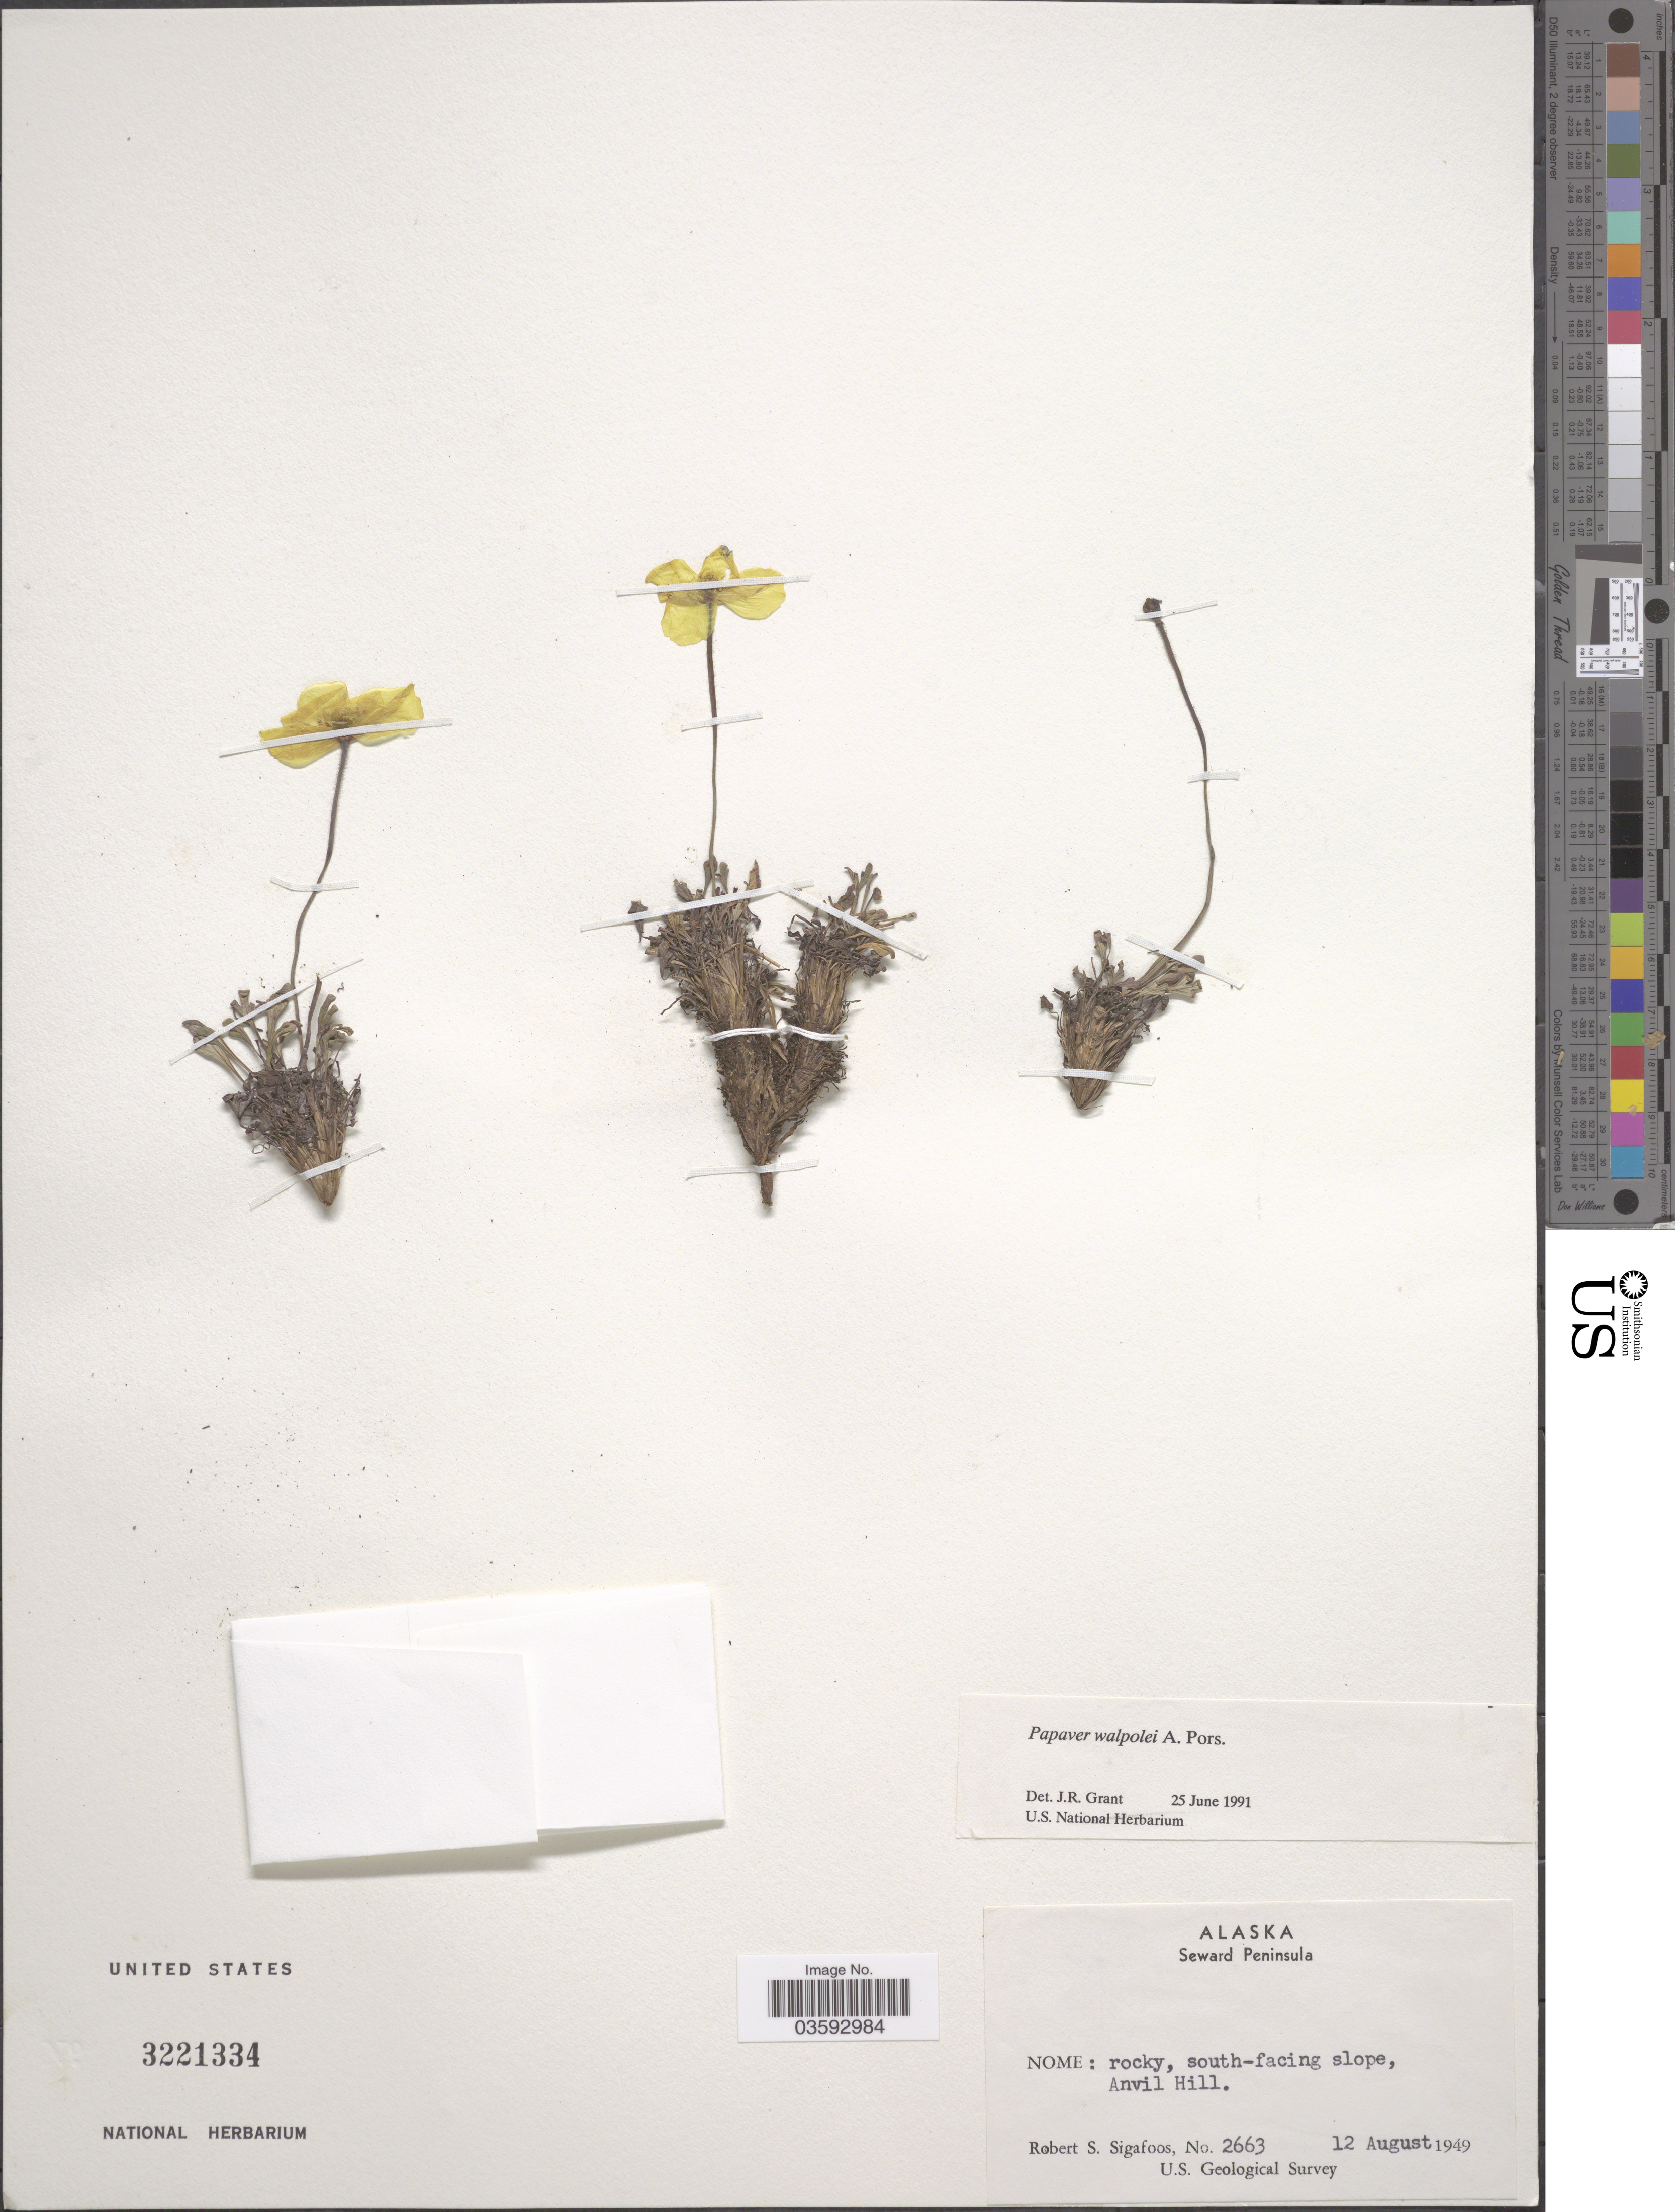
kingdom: Plantae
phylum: Tracheophyta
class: Magnoliopsida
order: Ranunculales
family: Papaveraceae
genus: Papaver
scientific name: Papaver walpolei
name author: A.E. Porsild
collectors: R. Sigafoos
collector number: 2663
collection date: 1949-08-12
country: United States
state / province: Alaska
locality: Seward Peninsula. Nome: south-facing slope, Anvil Hill.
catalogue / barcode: US 3221334